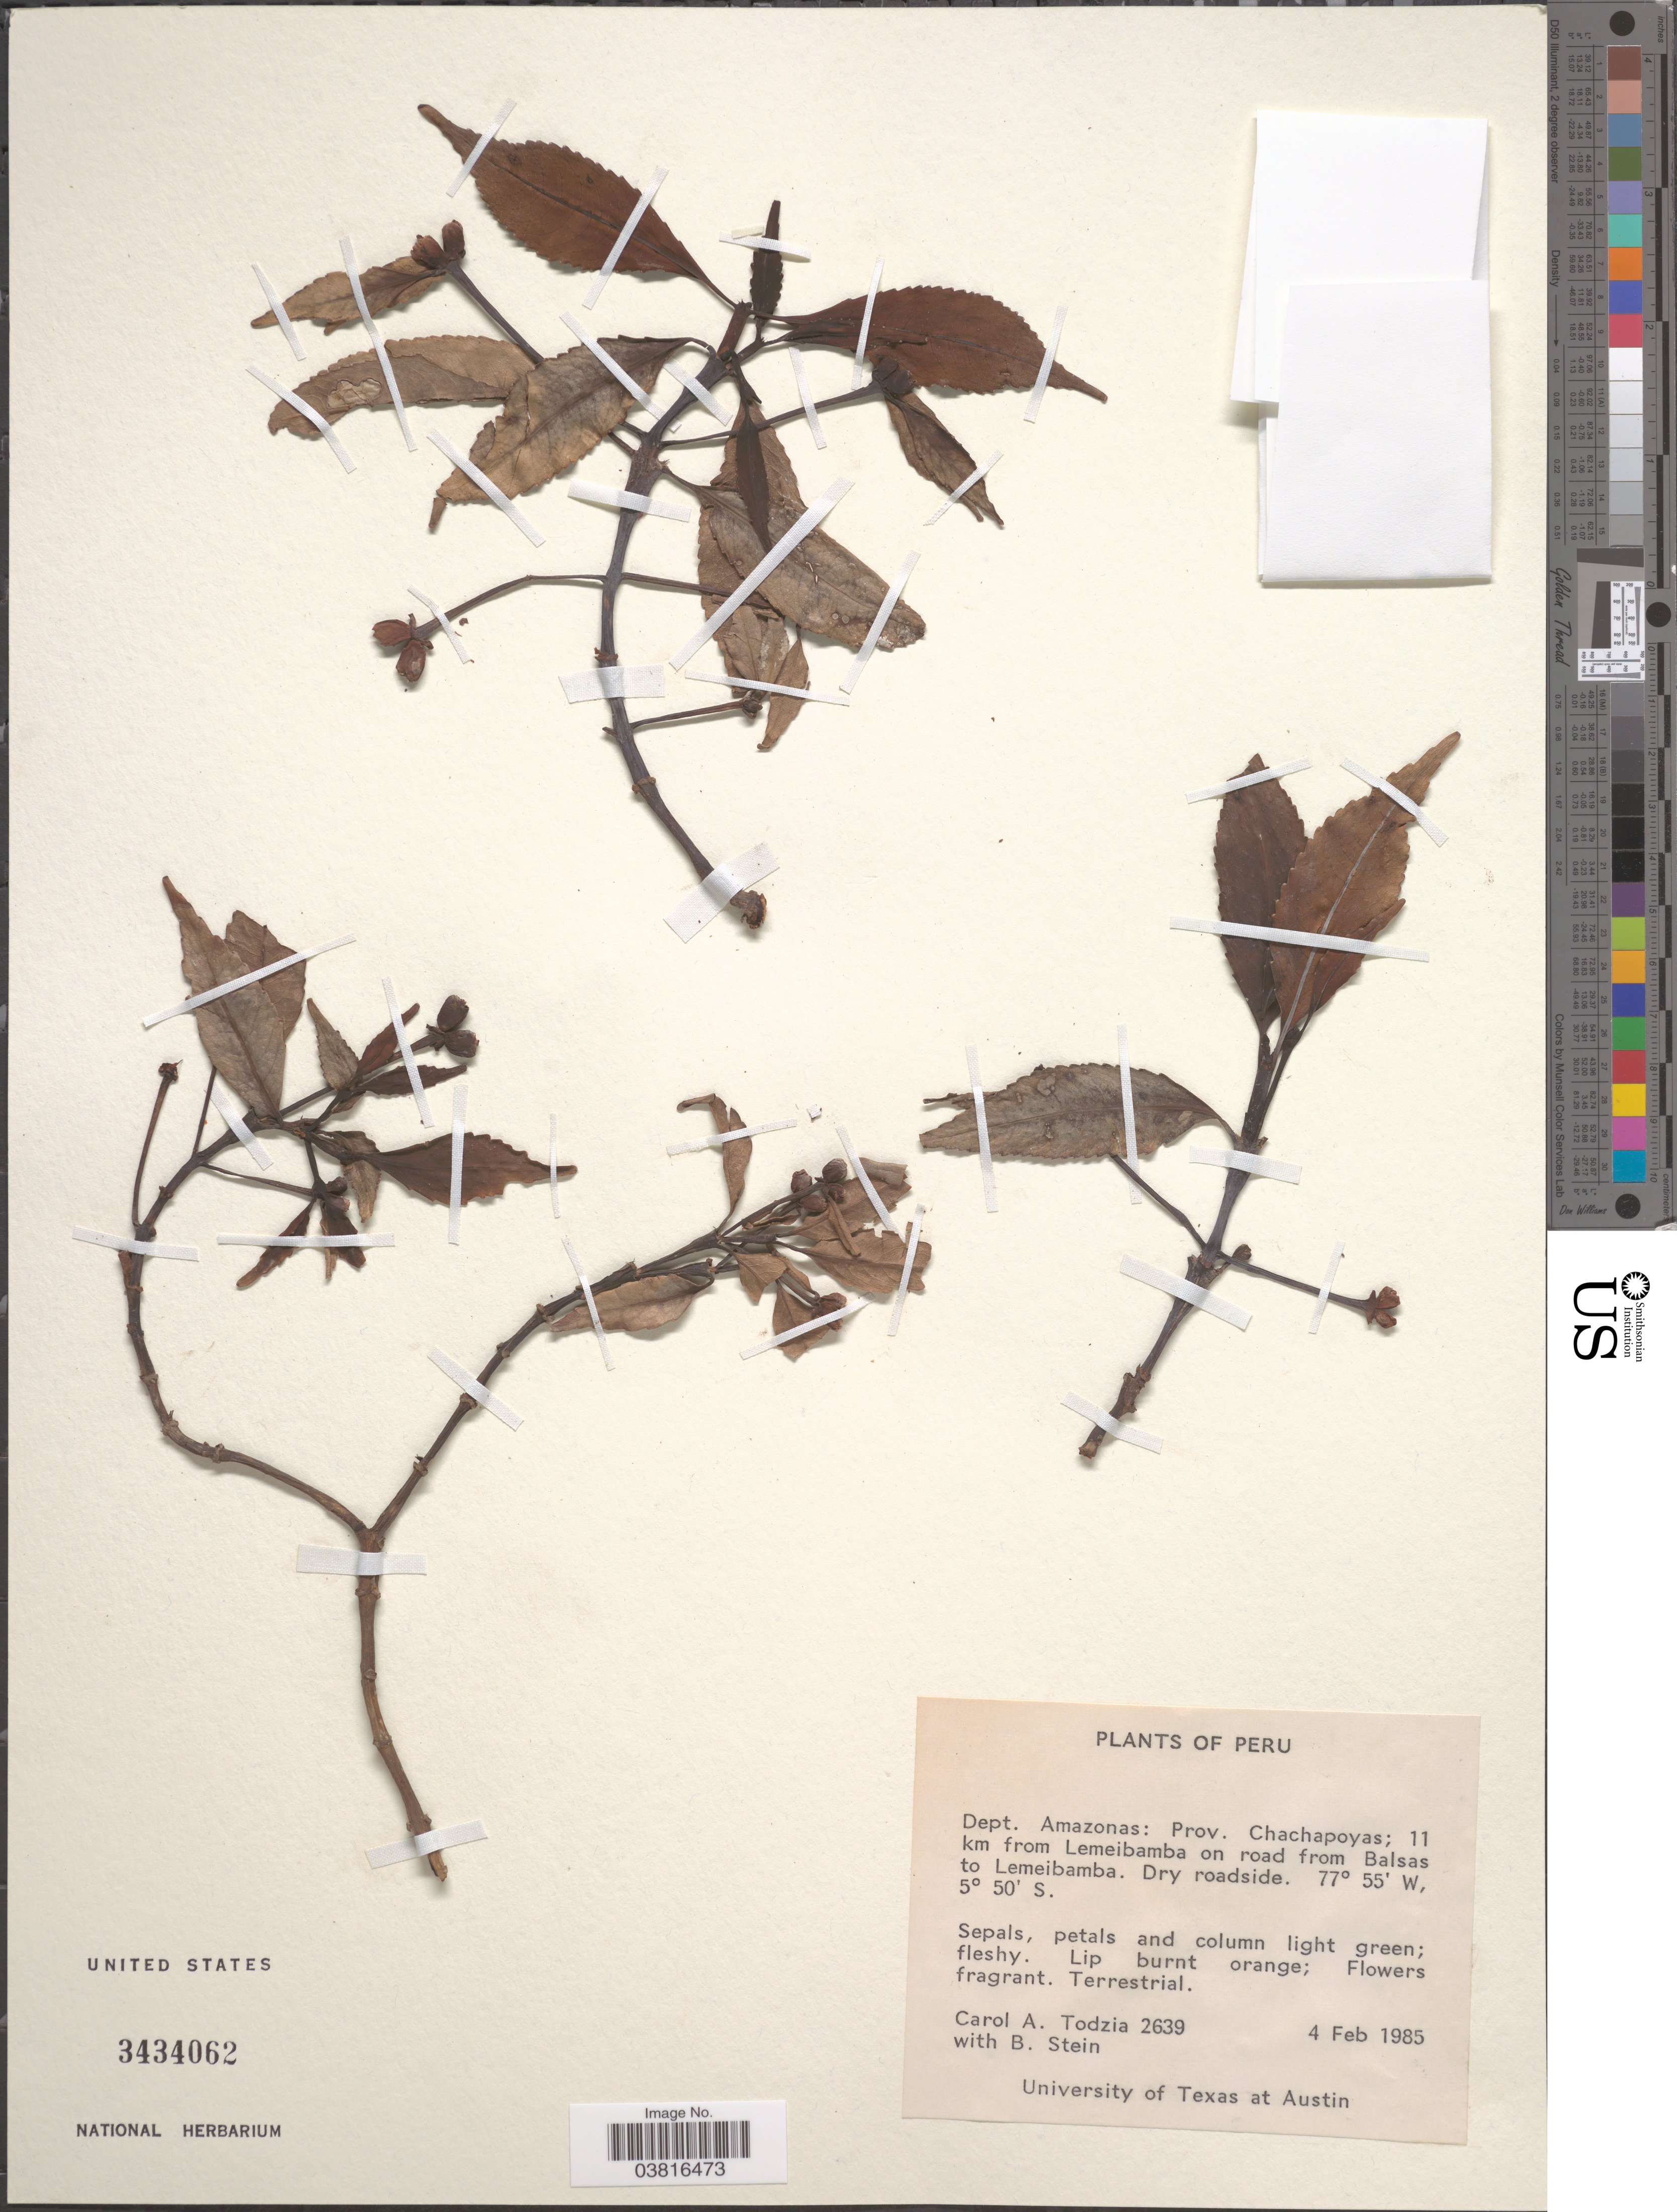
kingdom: Plantae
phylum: Tracheophyta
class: Magnoliopsida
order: Chloranthales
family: Chloranthaceae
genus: Hedyosmum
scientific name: Hedyosmum sp.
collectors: C. A. Todzia & B. Stein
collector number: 2639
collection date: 1985-02-04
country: Peru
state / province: Amazonas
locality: Dept. Amazonas: Prov. Chachapoyas; 11 km from Lemeibamba on road from Balsas to Lemeibamba.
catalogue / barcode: US 3434062